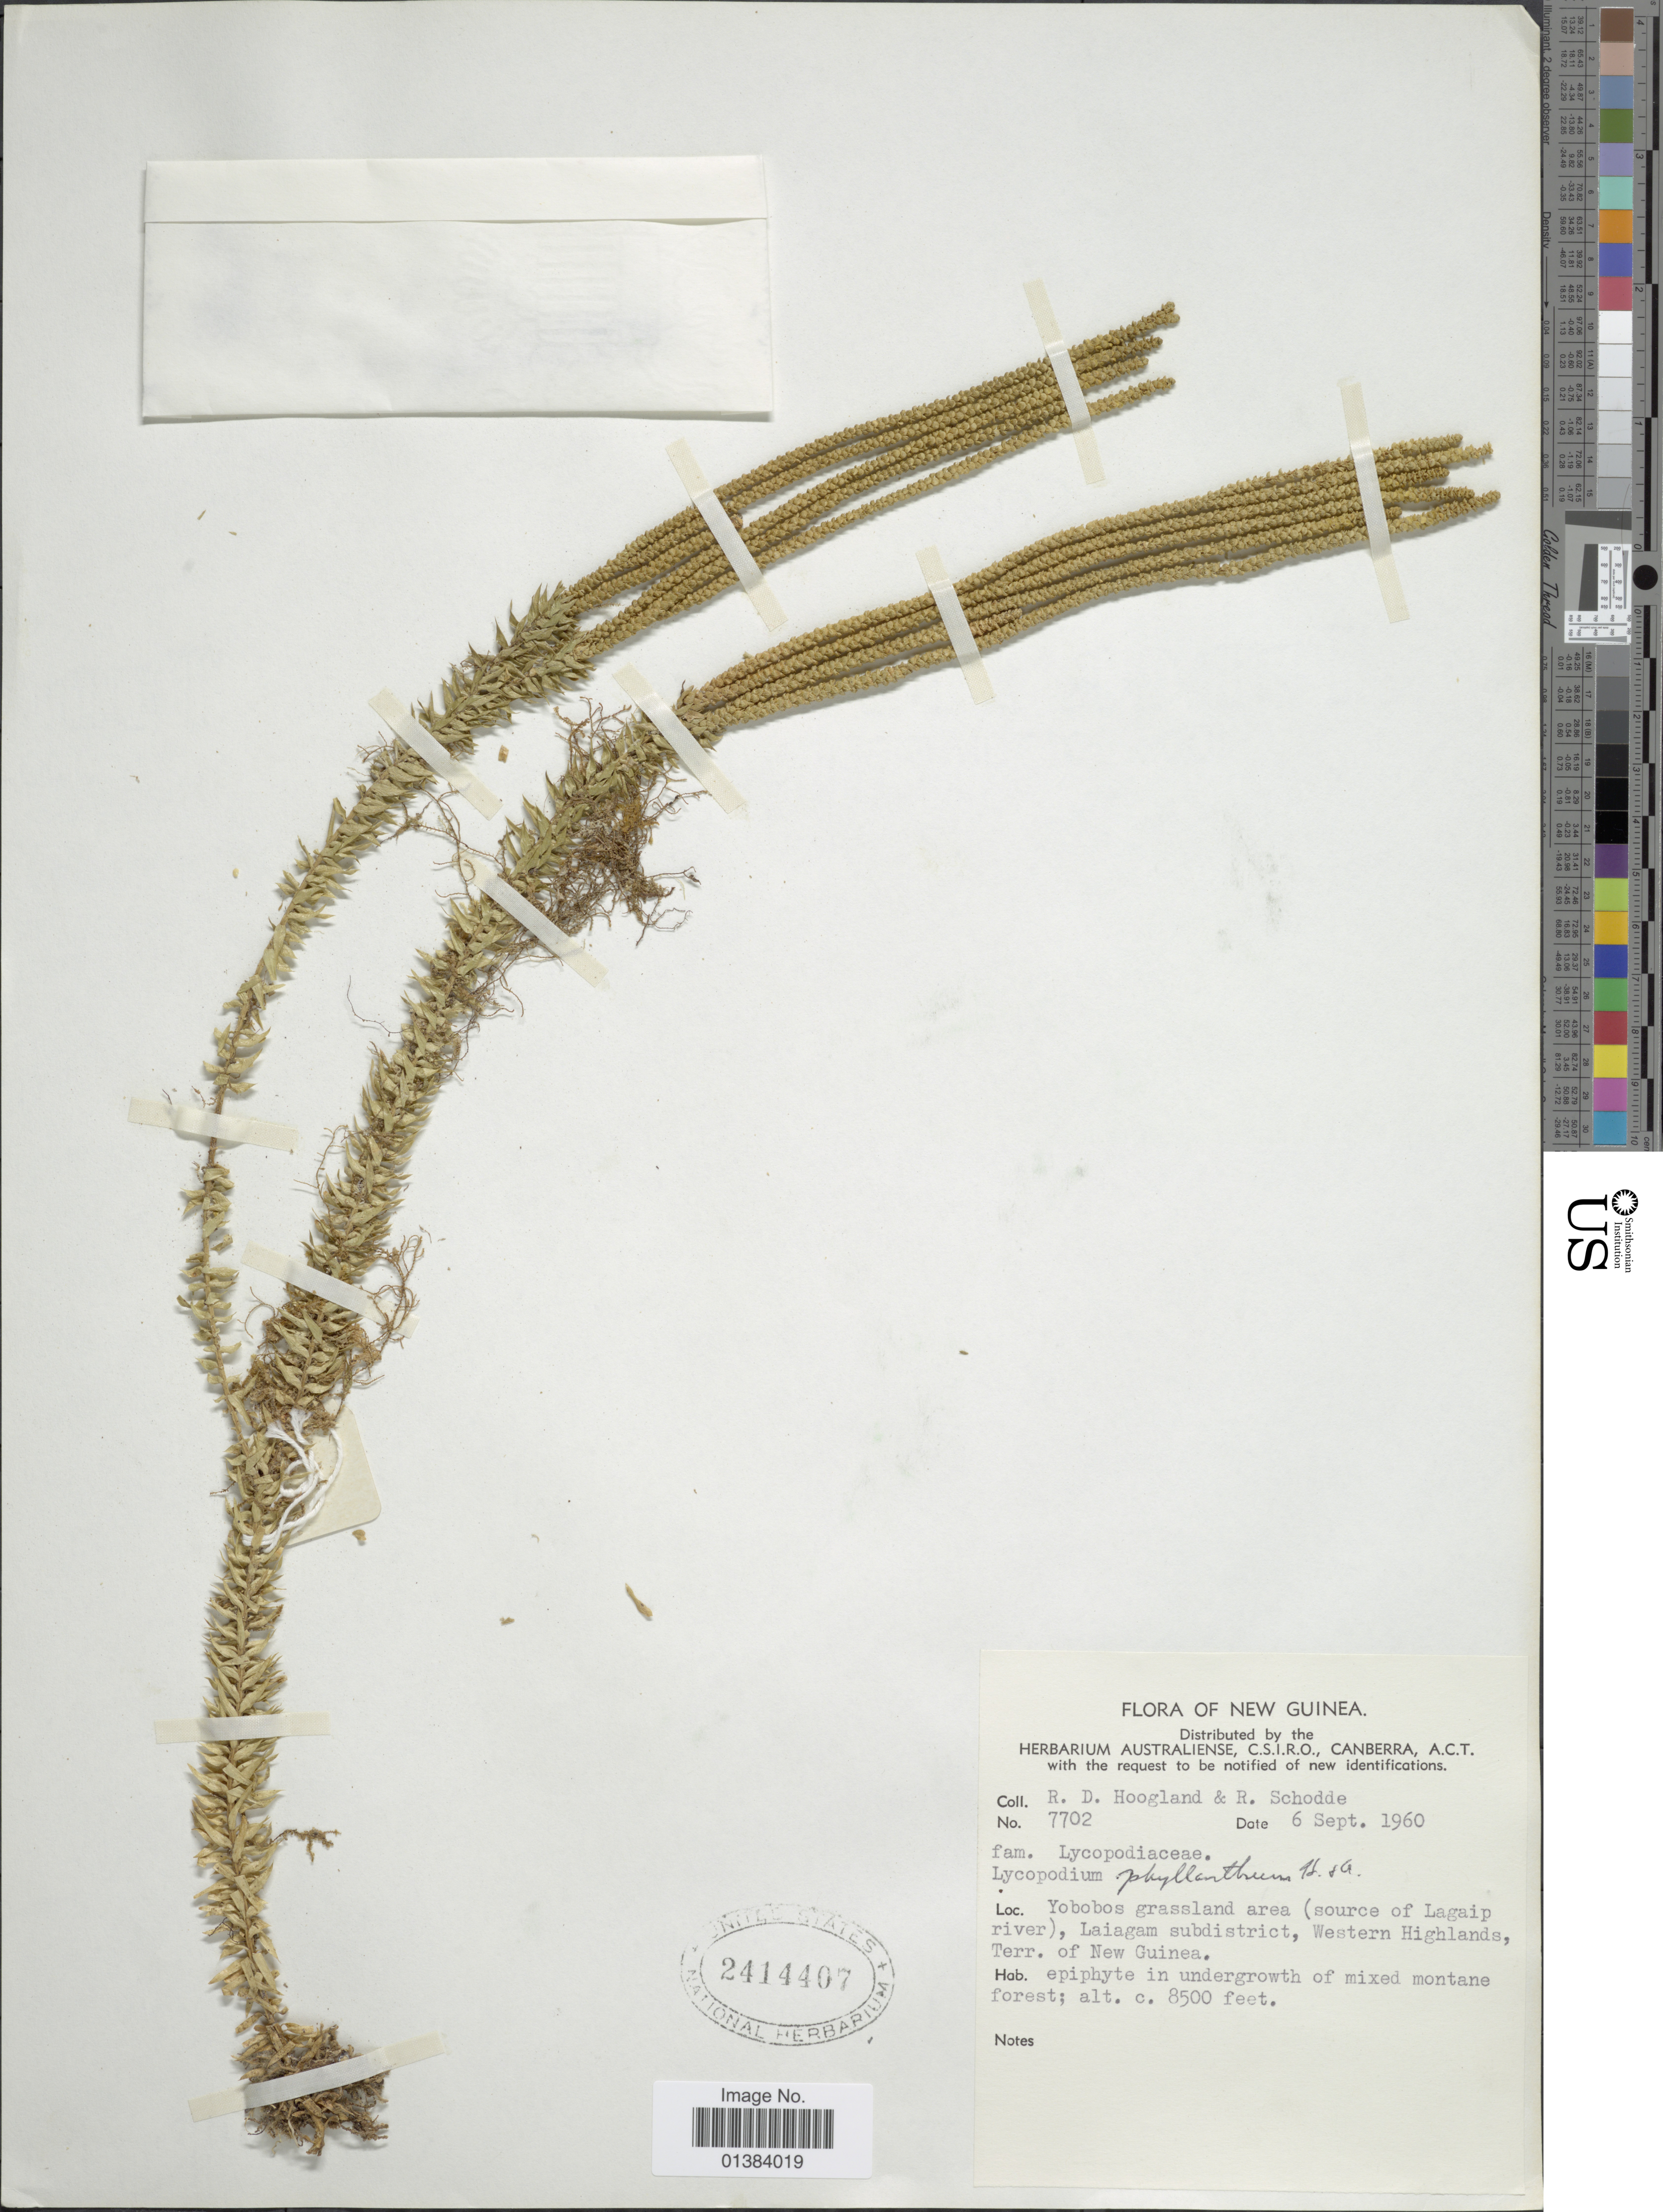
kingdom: Plantae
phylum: Tracheophyta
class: Lycopodiopsida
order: Lycopodiales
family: Lycopodiaceae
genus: Phlegmariurus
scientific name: Phlegmariurus hellwigii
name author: (Warb.) A. R. Field & Bostock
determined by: Field, A. R.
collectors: R. D. Hoogland & R. Schodde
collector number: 7702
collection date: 1960-09-06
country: Papua New Guinea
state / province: Western Highlands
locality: Yobobos grassland area (source of Lagaip river), Laiagam subdistrict, Terr. of New Guinea.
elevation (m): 2591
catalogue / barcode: US 2414407